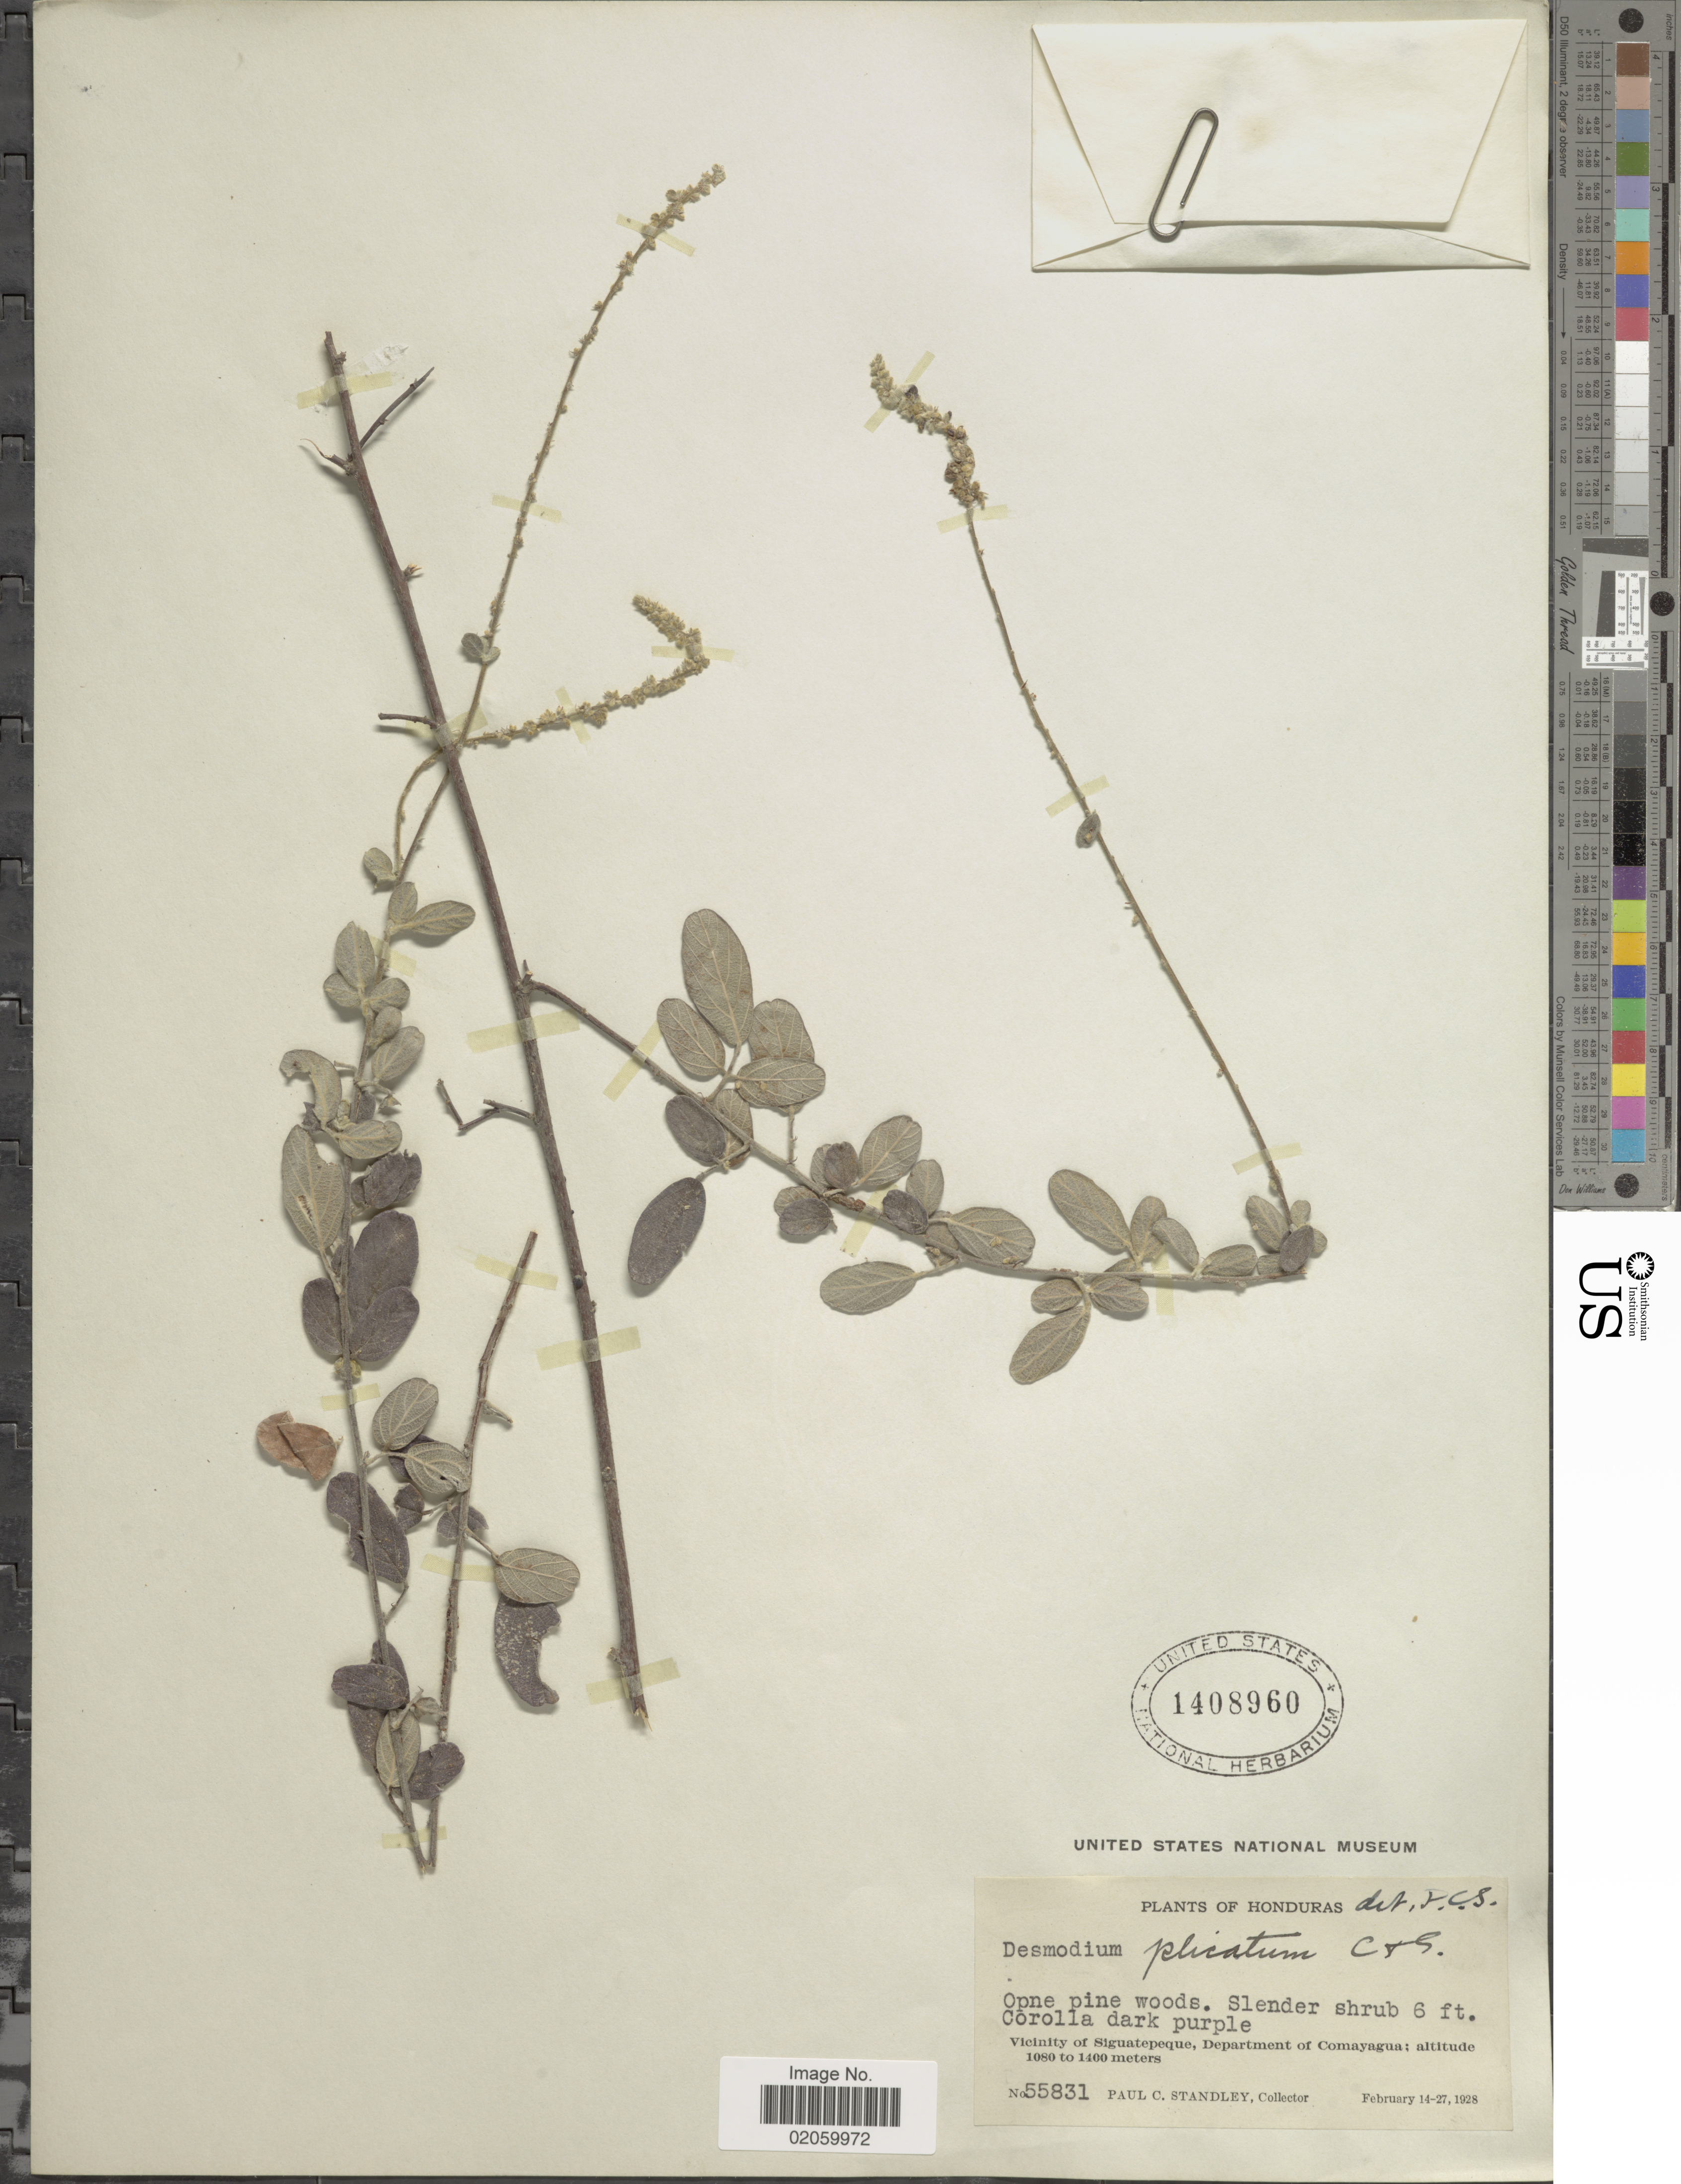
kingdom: Plantae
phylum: Tracheophyta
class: Magnoliopsida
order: Fabales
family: Fabaceae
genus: Desmodium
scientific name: Desmodium plicatum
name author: Schltdl. & Cham.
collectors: P. C. Standley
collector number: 55831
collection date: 1928-02-14/1928-02-27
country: Honduras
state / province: Comayagua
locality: Viicnity of Siguatepeque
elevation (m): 1080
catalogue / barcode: US 1408960